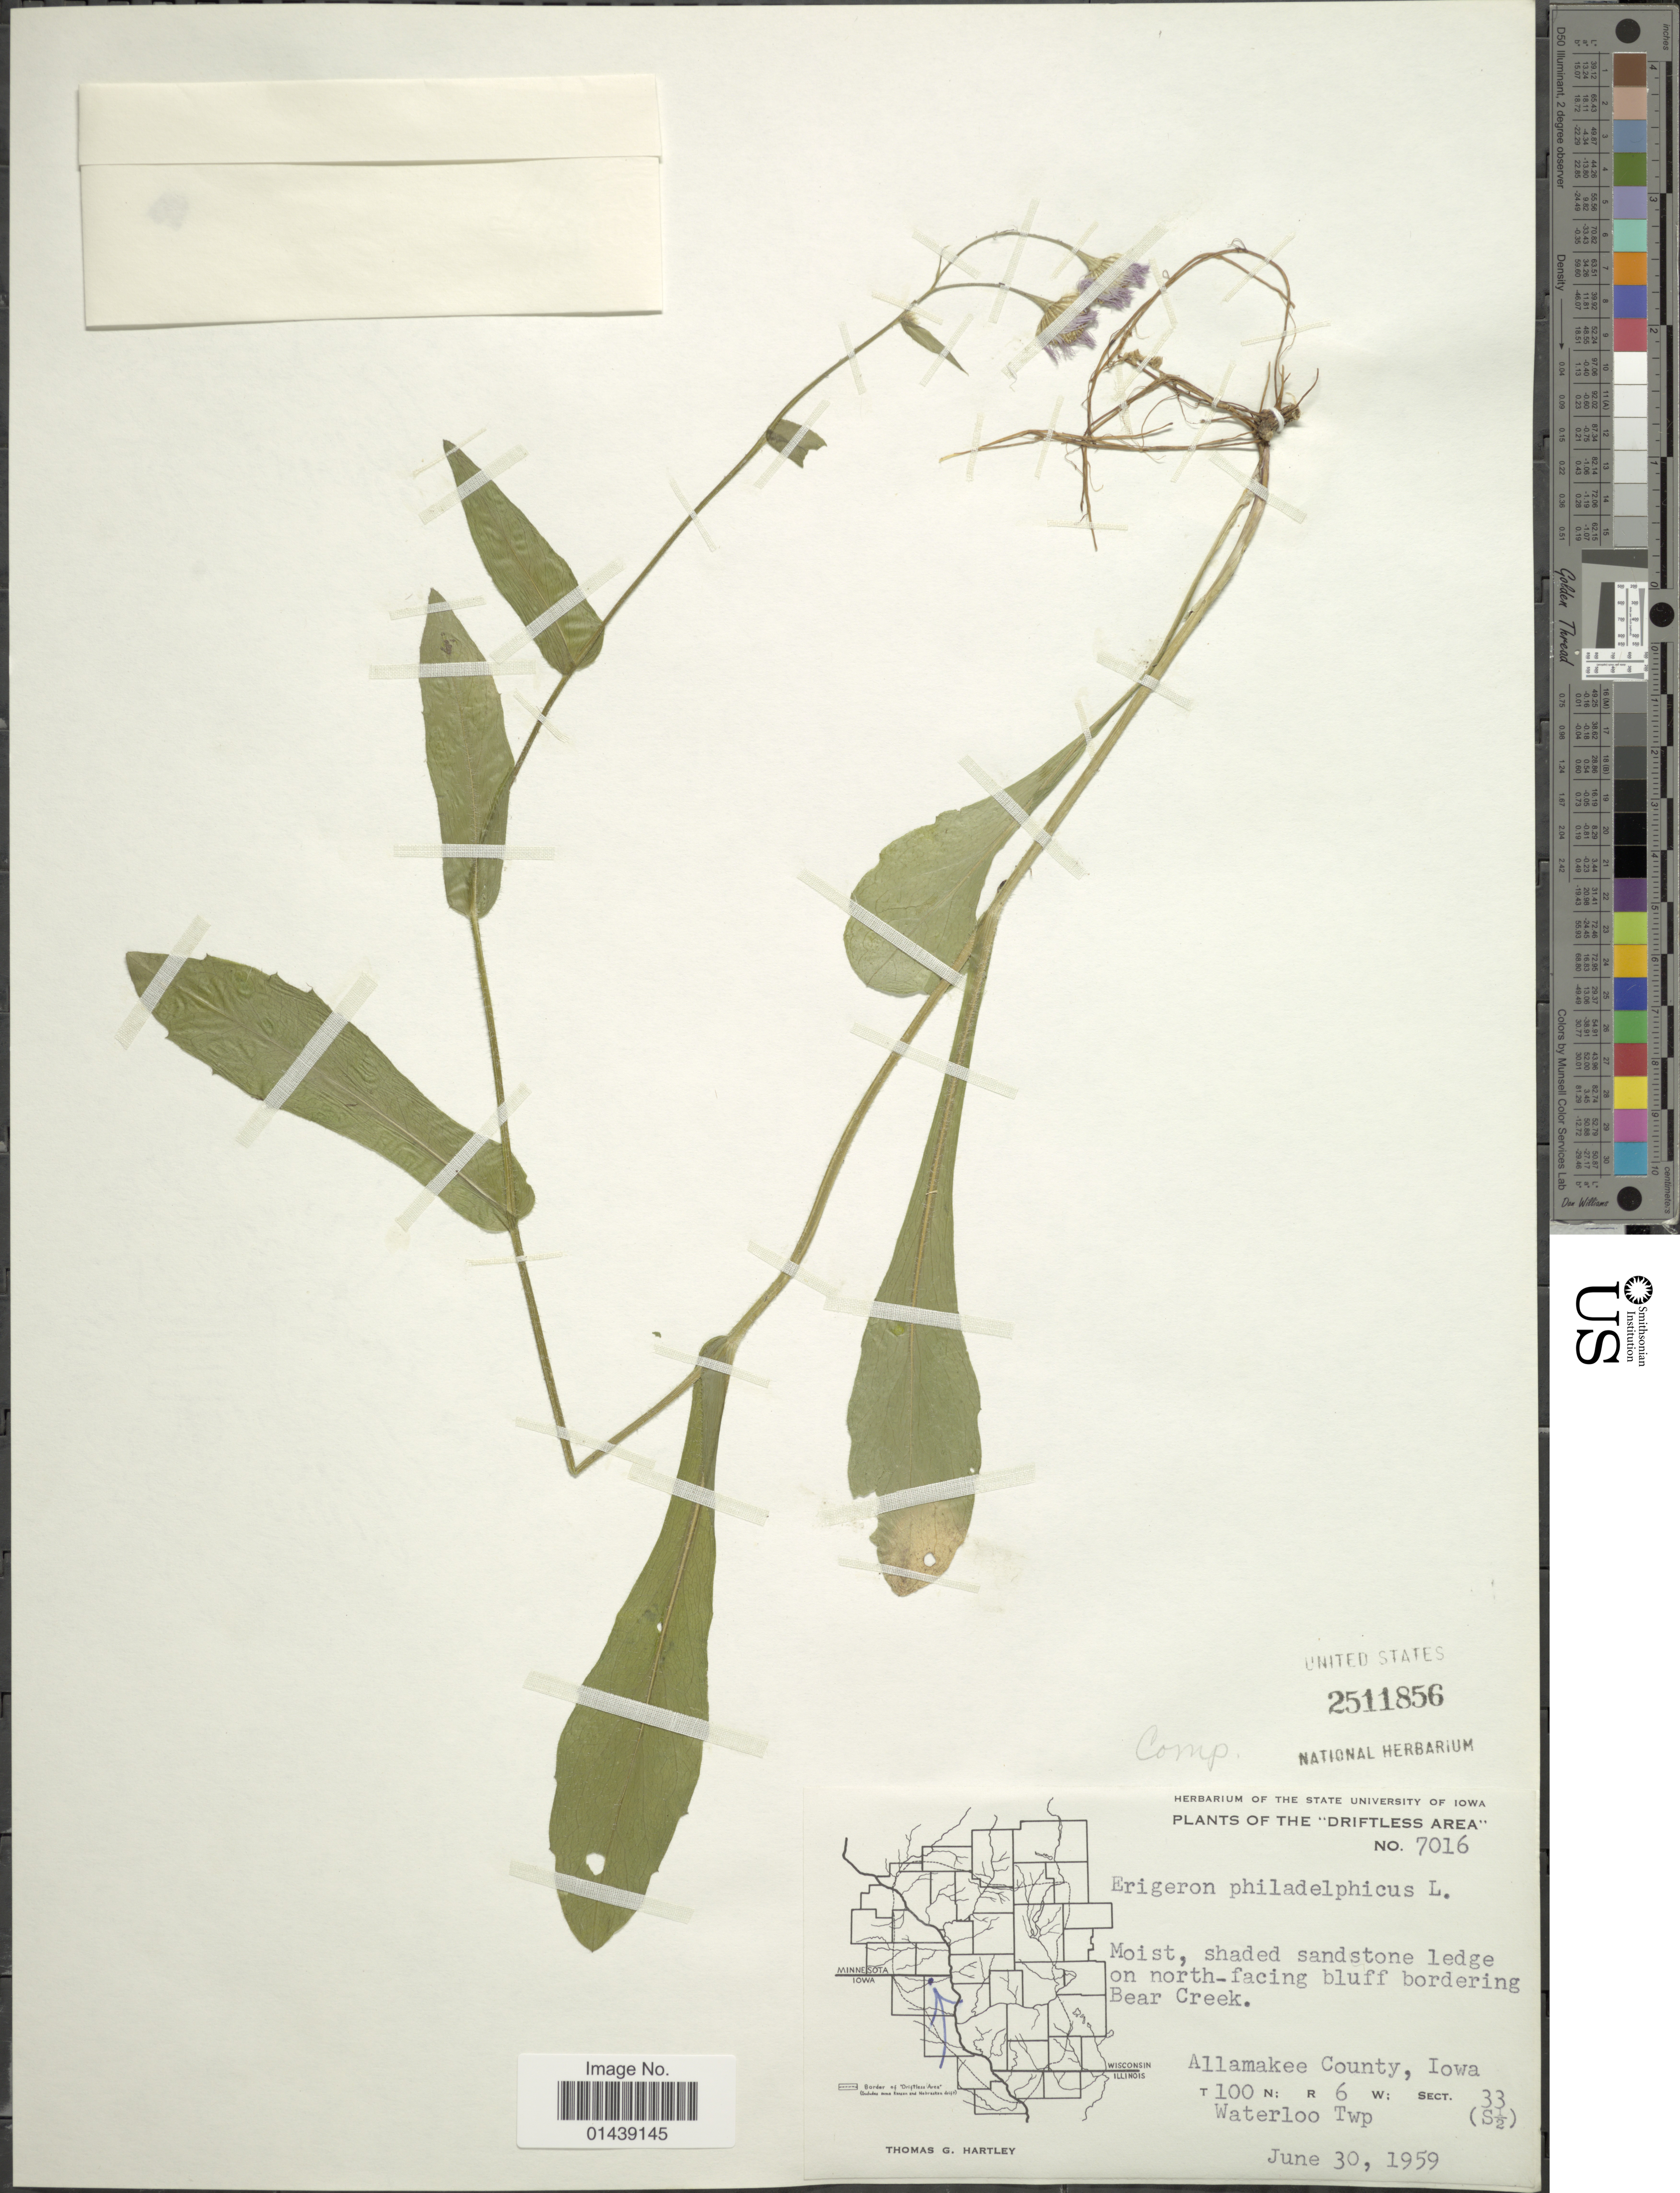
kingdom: Plantae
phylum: Tracheophyta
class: Magnoliopsida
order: Asterales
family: Asteraceae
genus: Erigeron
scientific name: Erigeron philadelphicus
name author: L.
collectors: T. G. Hartley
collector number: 7016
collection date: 1959-06-30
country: United States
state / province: Iowa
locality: The "Driftless Area". north-facing bluff bordering Bear Creek. Allamakee County. T100N; R6W; Sect. 33 Waterloo Twp (S½)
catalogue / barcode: US 2511856